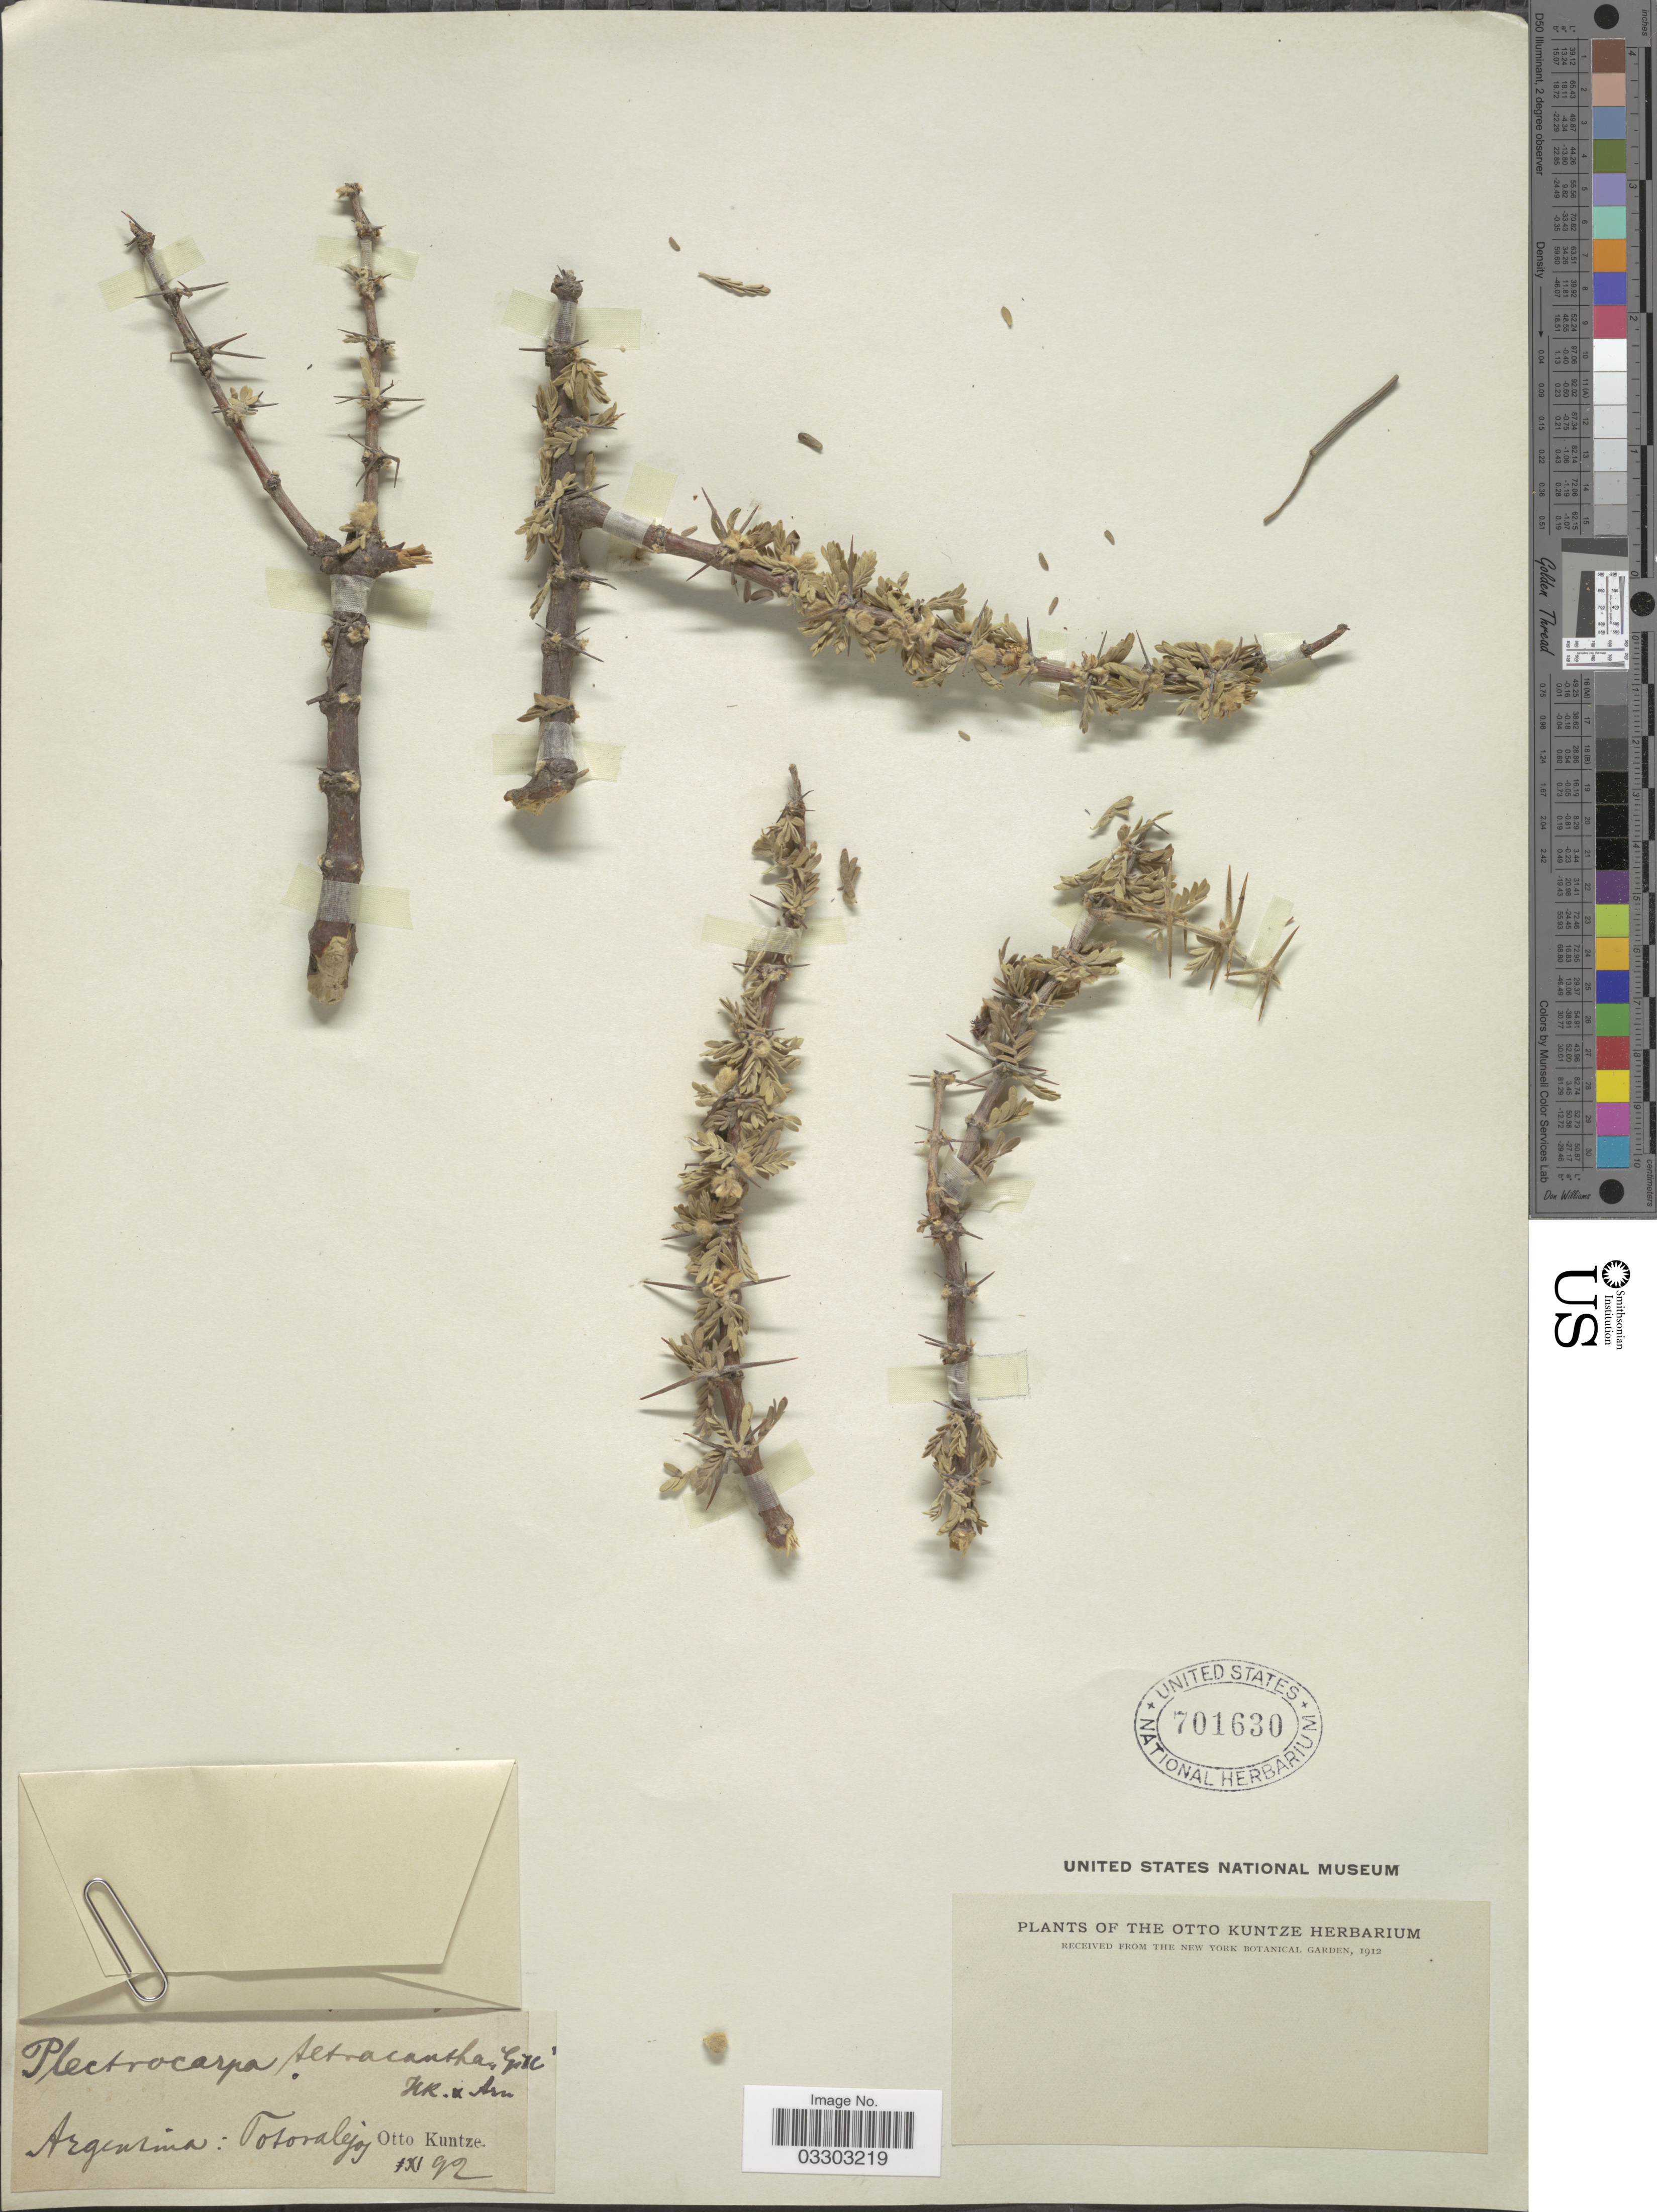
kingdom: Plantae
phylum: Tracheophyta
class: Magnoliopsida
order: Zygophyllales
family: Zygophyllaceae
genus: Plectrocarpa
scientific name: Plectrocarpa tetracantha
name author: Gillies ex Hook. & Arn.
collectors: C.E.O. Kuntze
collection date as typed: Transcribed d/m/y: /11/92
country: Argentina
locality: Totoralejos.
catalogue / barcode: US 701630